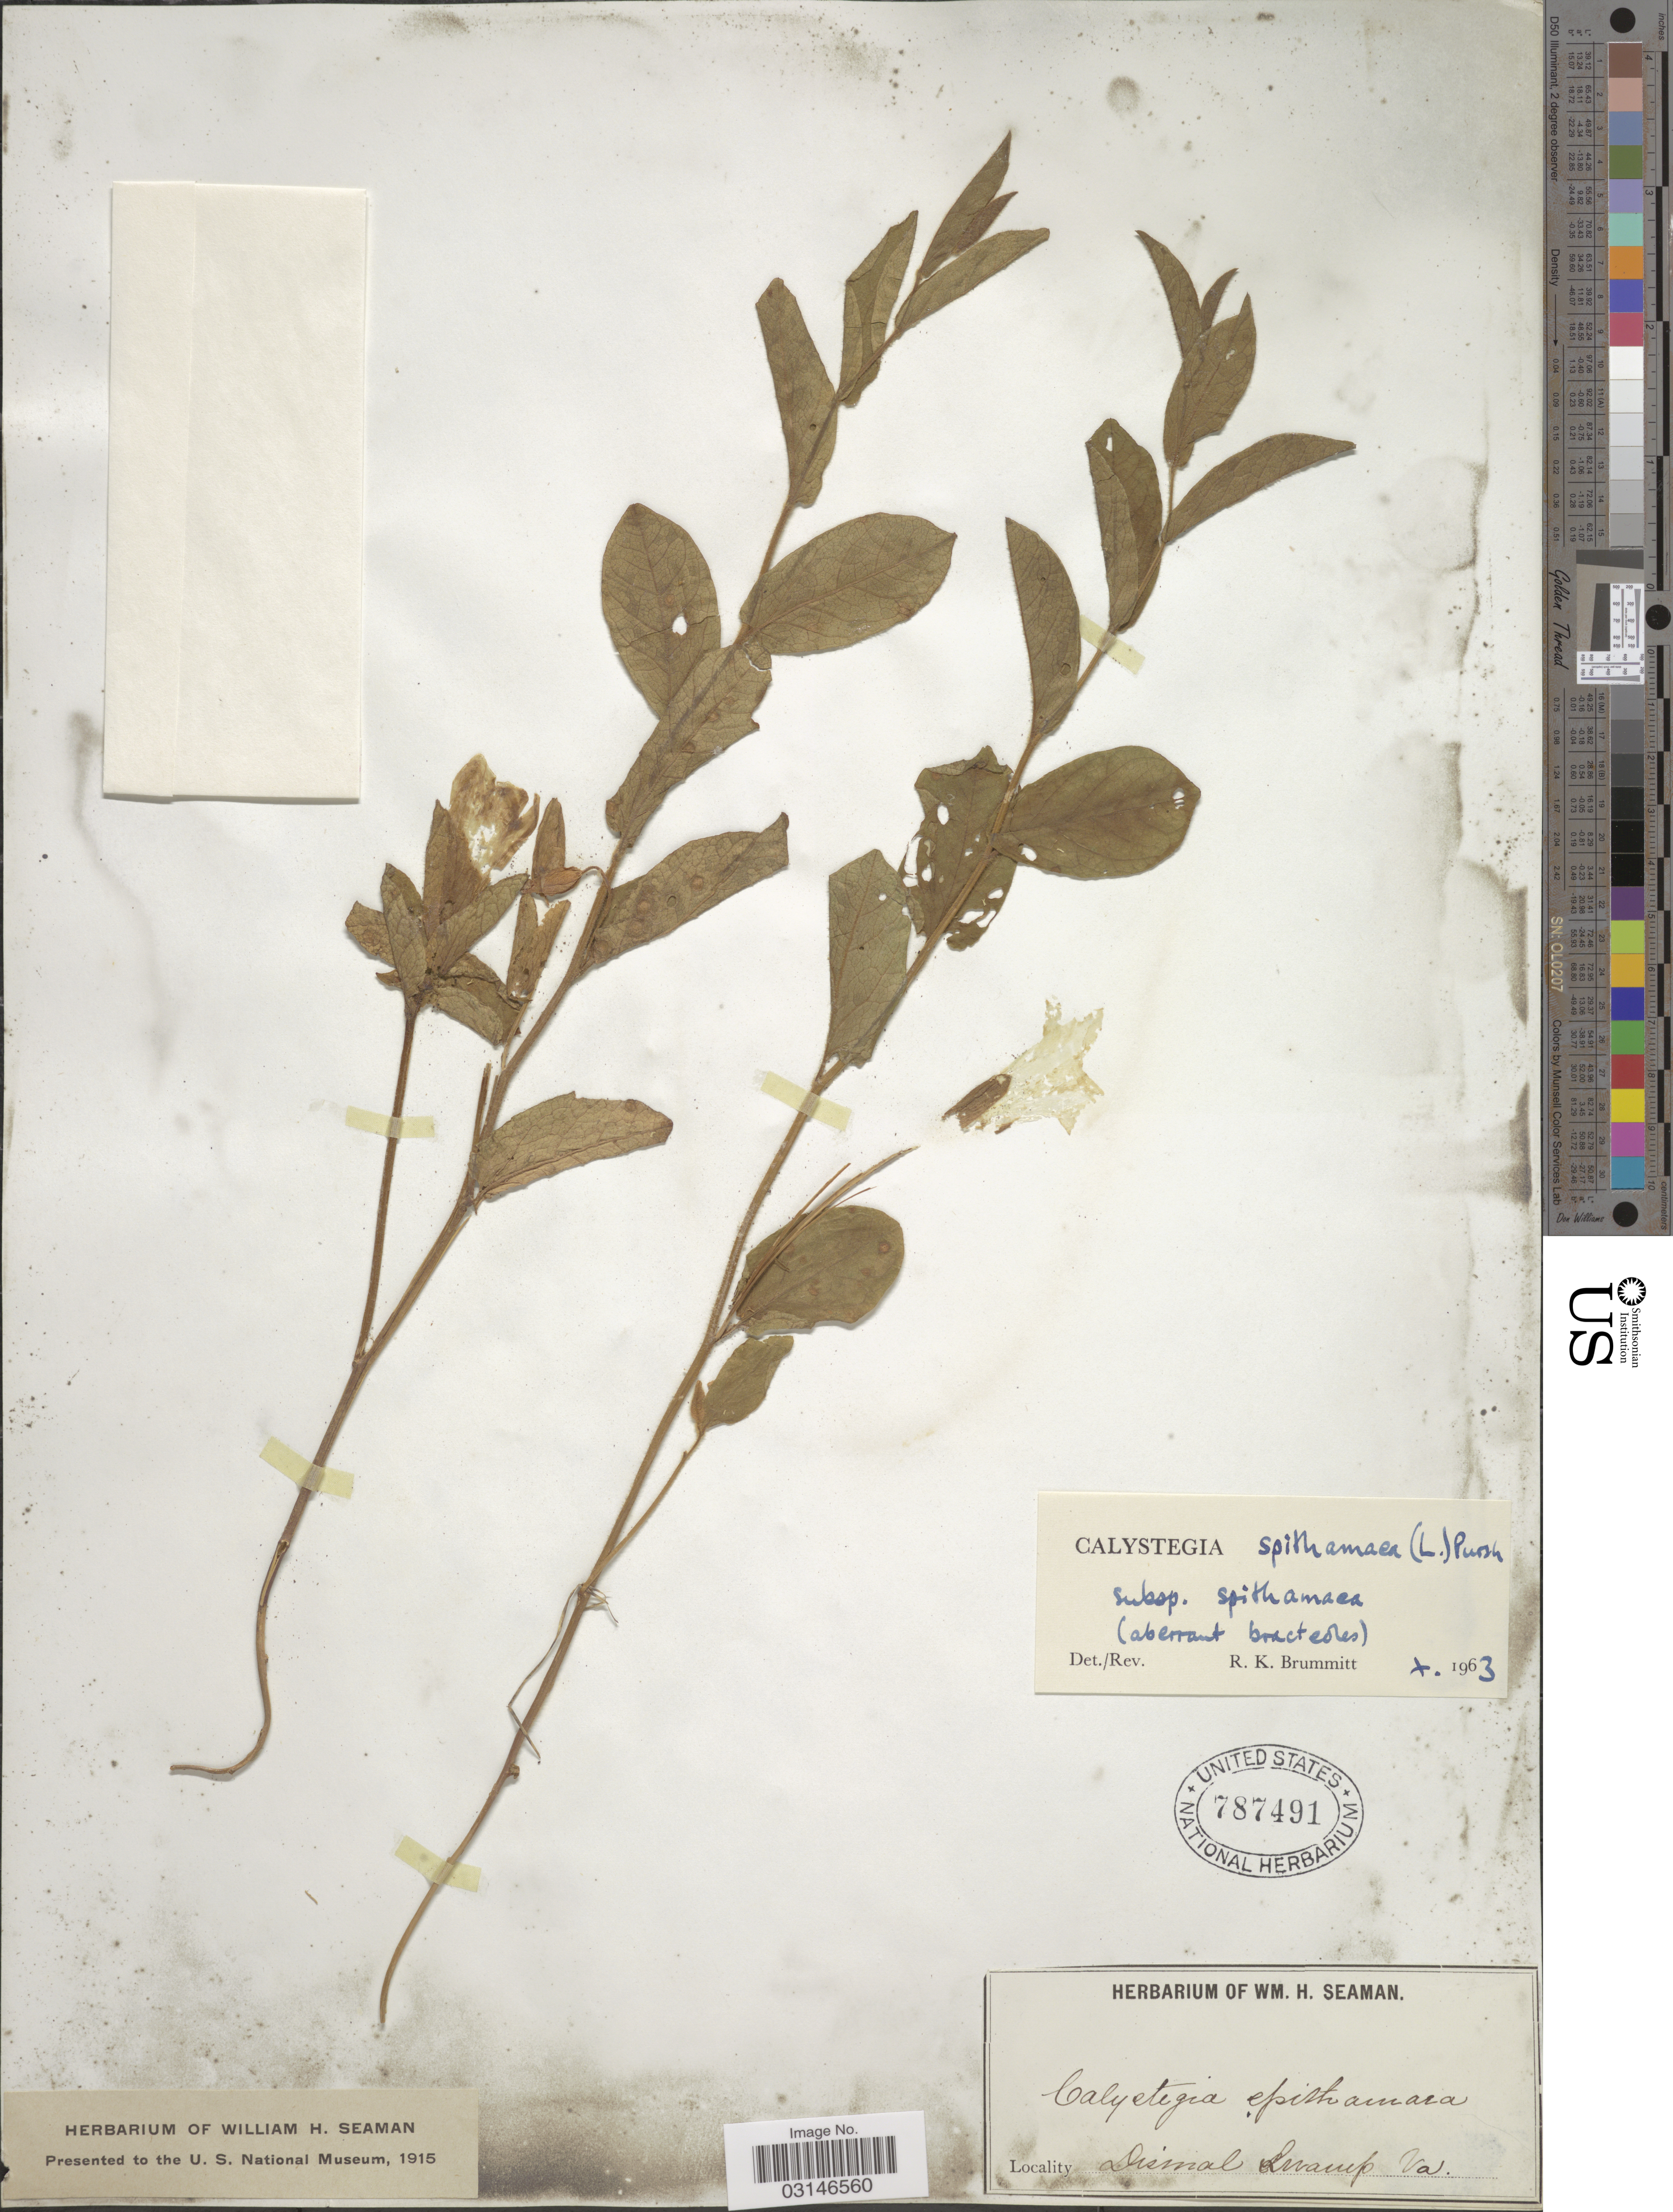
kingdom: Plantae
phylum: Tracheophyta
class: Magnoliopsida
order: Solanales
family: Convolvulaceae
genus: Calystegia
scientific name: Calystegia spithamaea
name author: (L.) Pursh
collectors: Ex herb. W. H. Seaman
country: United States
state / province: Virginia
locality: Dismal Swamp.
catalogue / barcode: US 787491